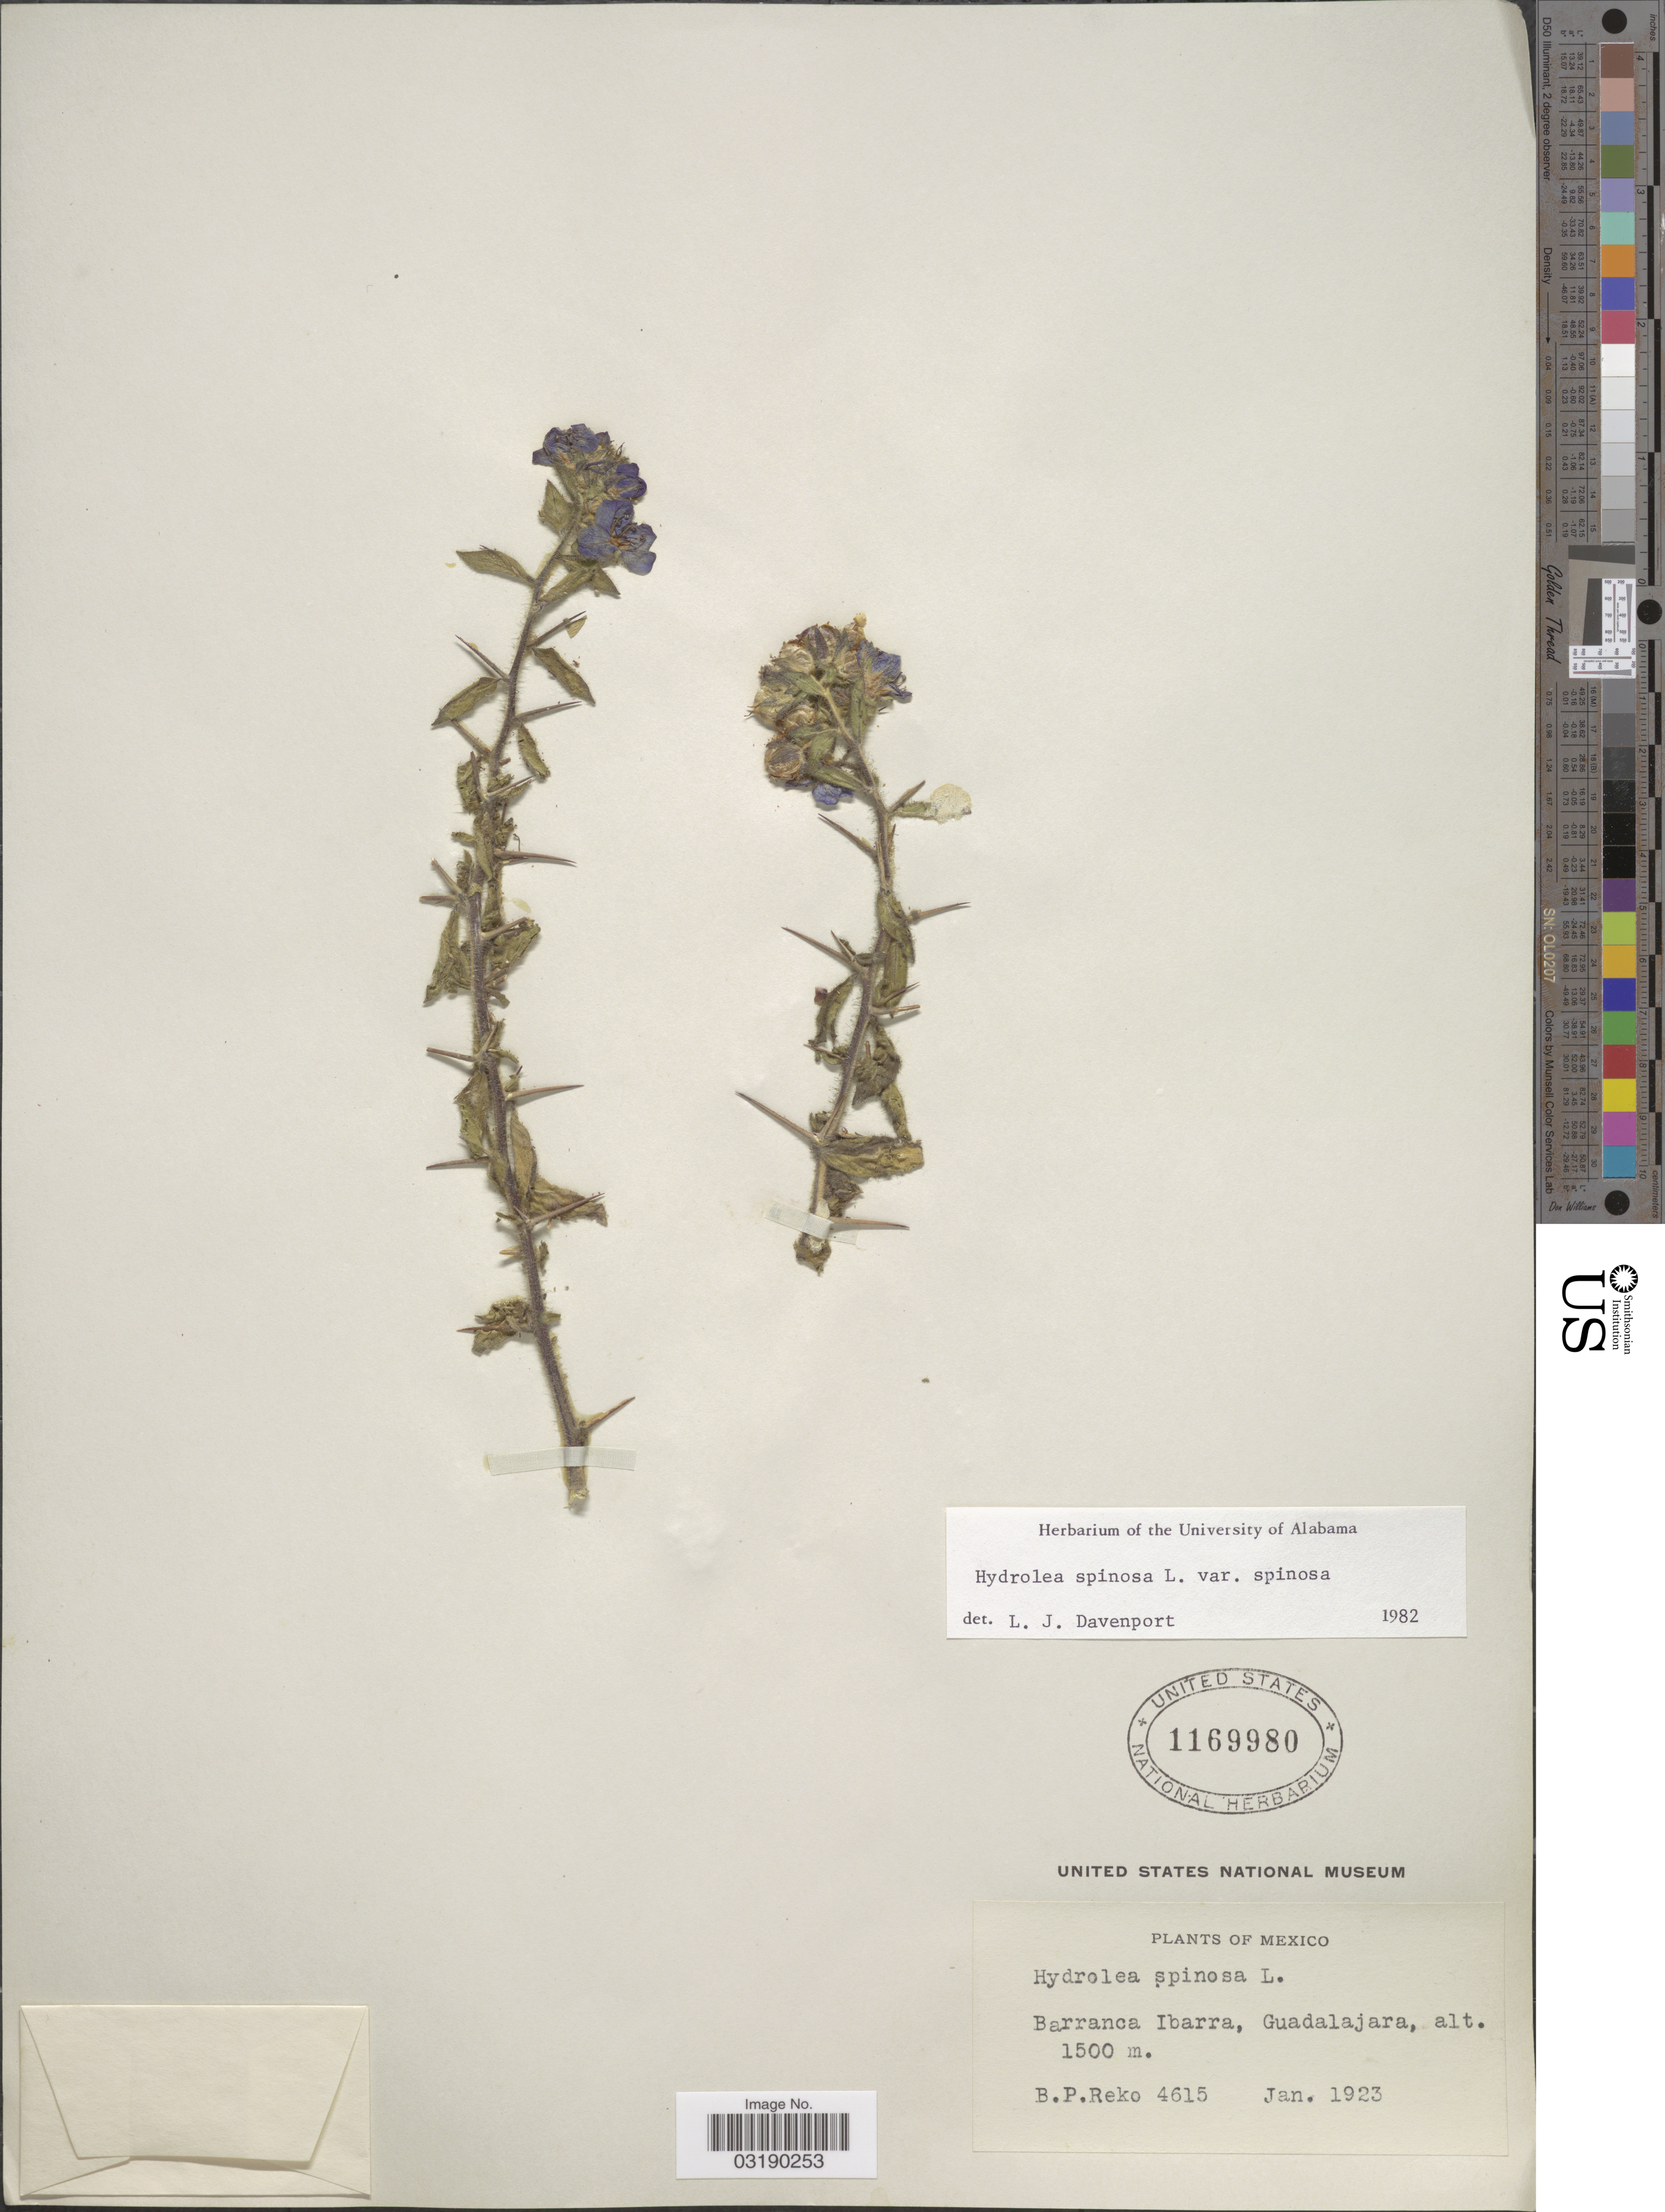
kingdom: Plantae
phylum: Tracheophyta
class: Magnoliopsida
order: Solanales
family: Hydroleaceae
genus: Hydrolea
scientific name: Hydrolea spinosa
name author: L.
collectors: B. P. Reko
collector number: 4615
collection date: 1923-01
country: Mexico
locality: Barranca Ibarra, Guadalajara.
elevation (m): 1500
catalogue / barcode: US 1169980